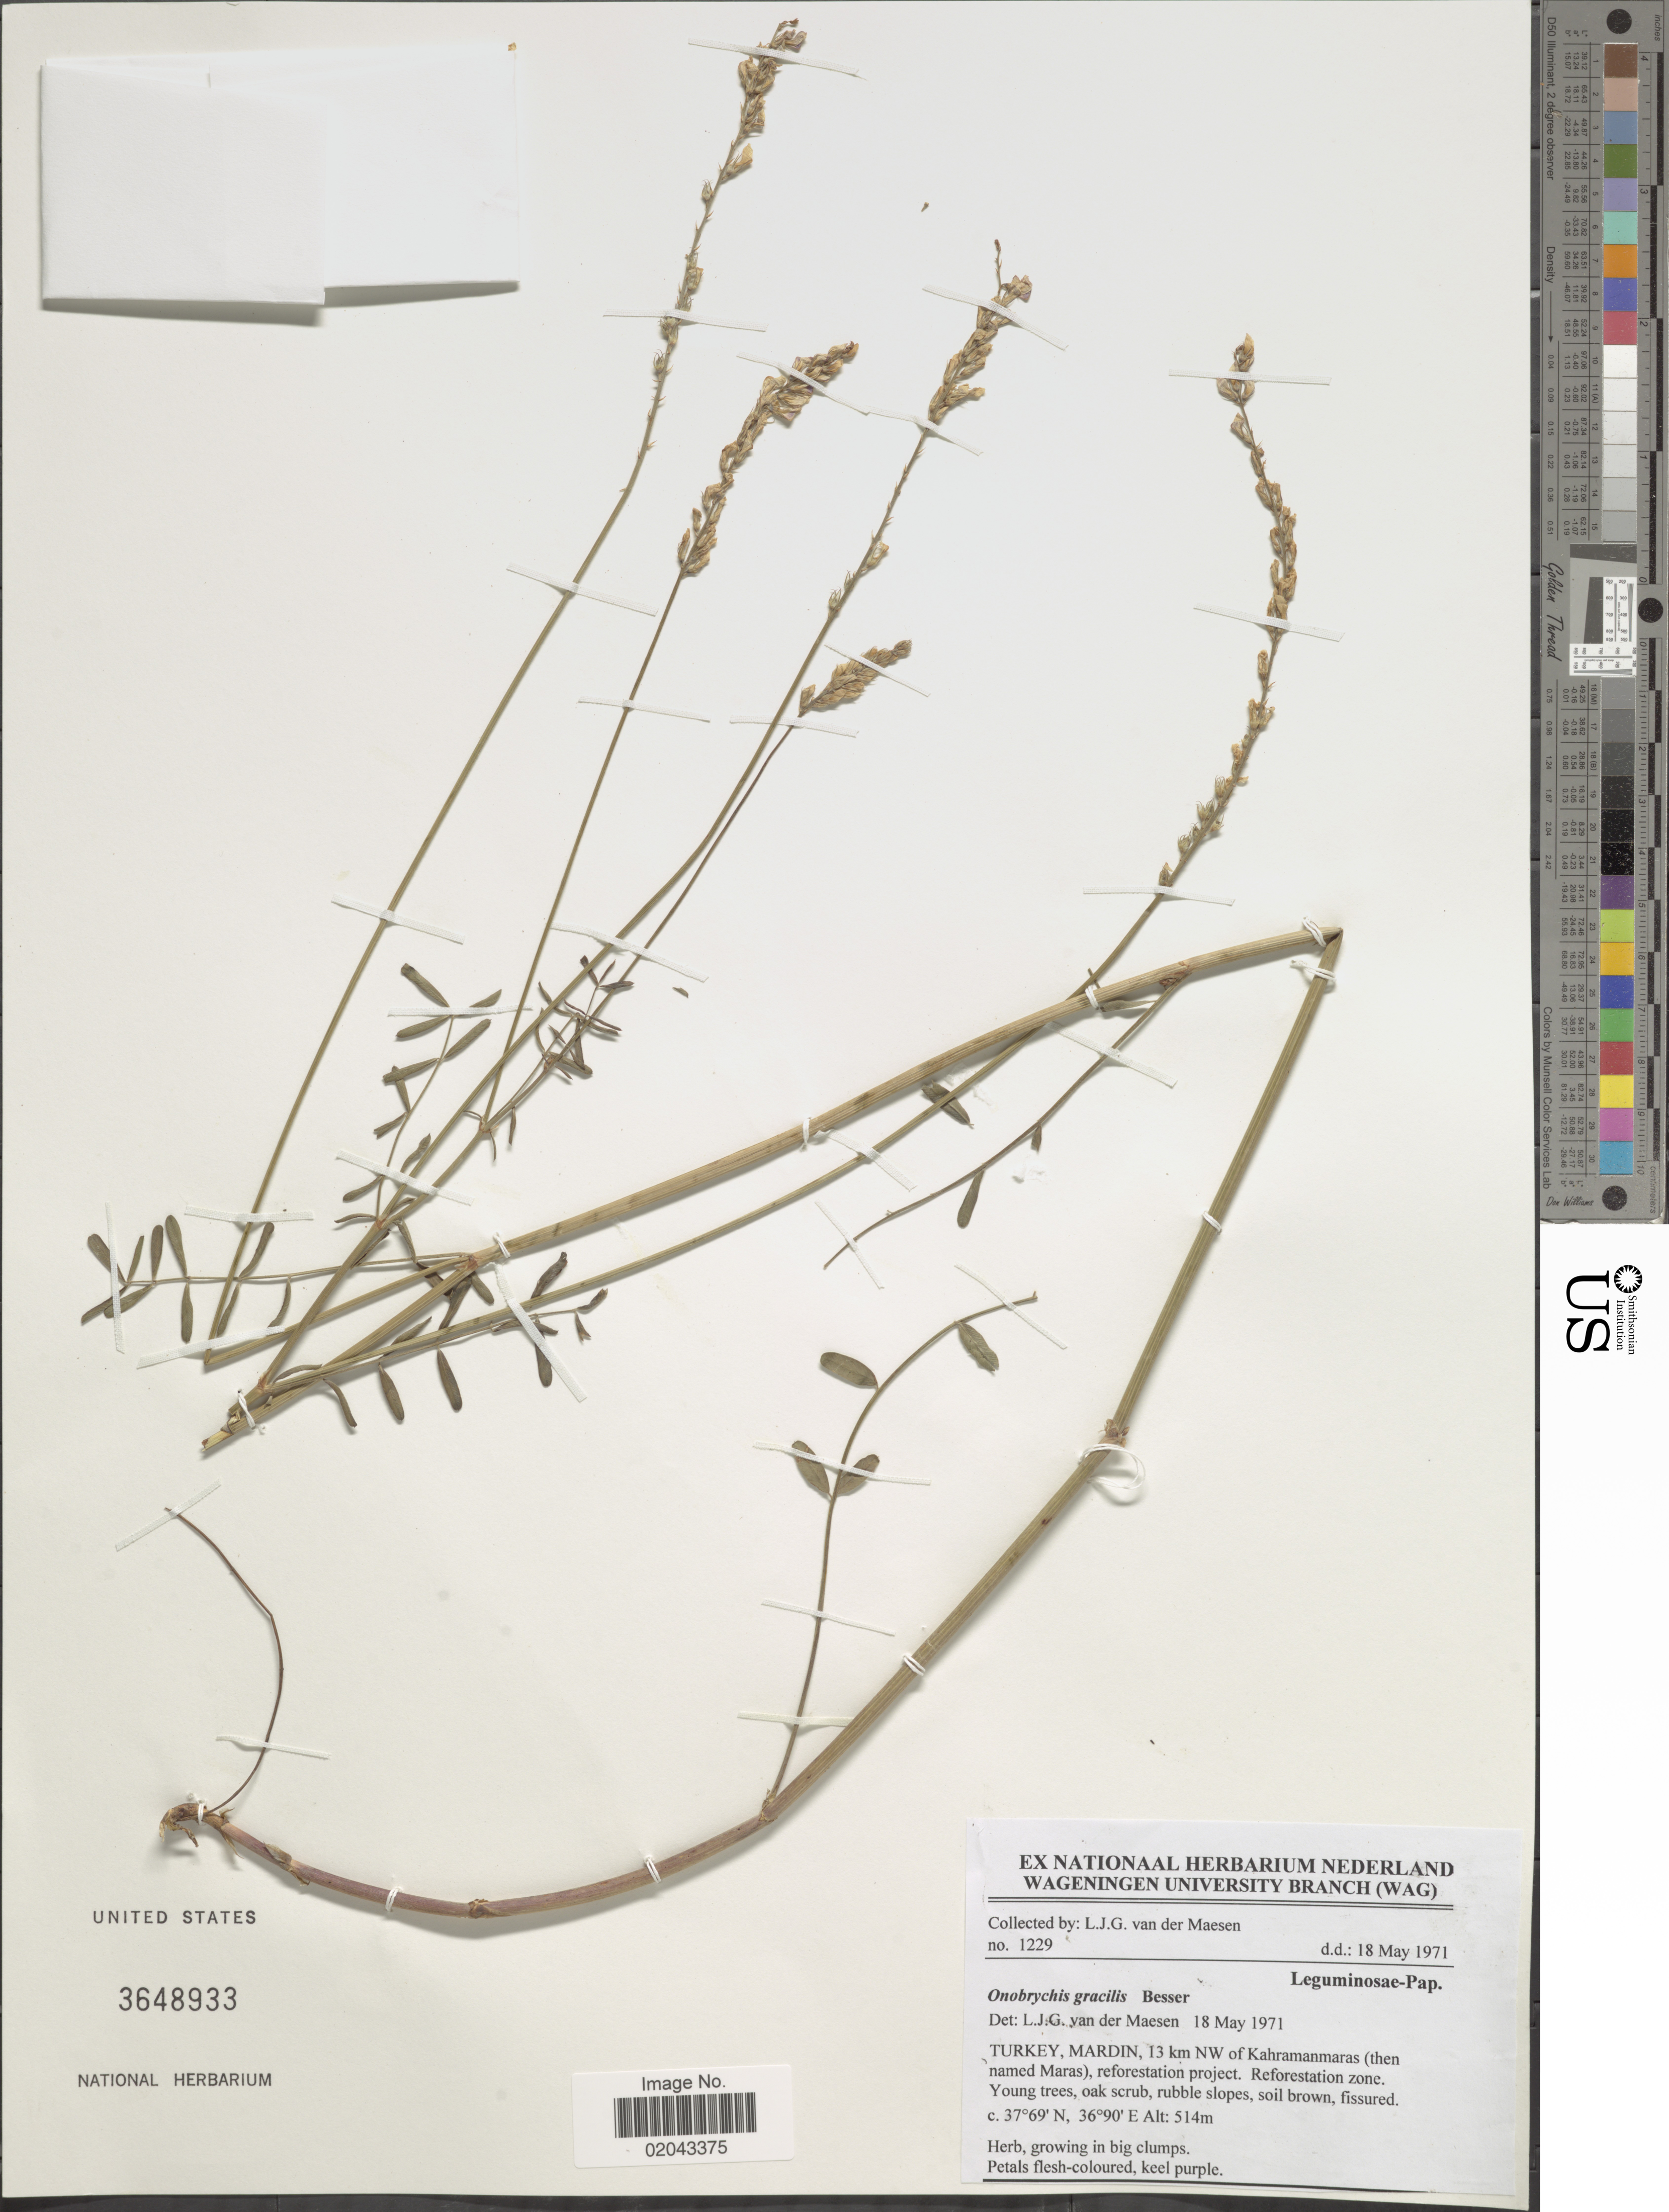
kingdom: Plantae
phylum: Tracheophyta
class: Magnoliopsida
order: Fabales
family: Fabaceae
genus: Onobrychis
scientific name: Onobrychis grandis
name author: Lipsky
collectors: L. van der Maesen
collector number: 1229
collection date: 1971-05-18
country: Turkey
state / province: Mardin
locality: Mardin, 13 km NW of Kahramanmaras (then named Maras), reforestation project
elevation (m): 514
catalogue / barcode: US 3648933